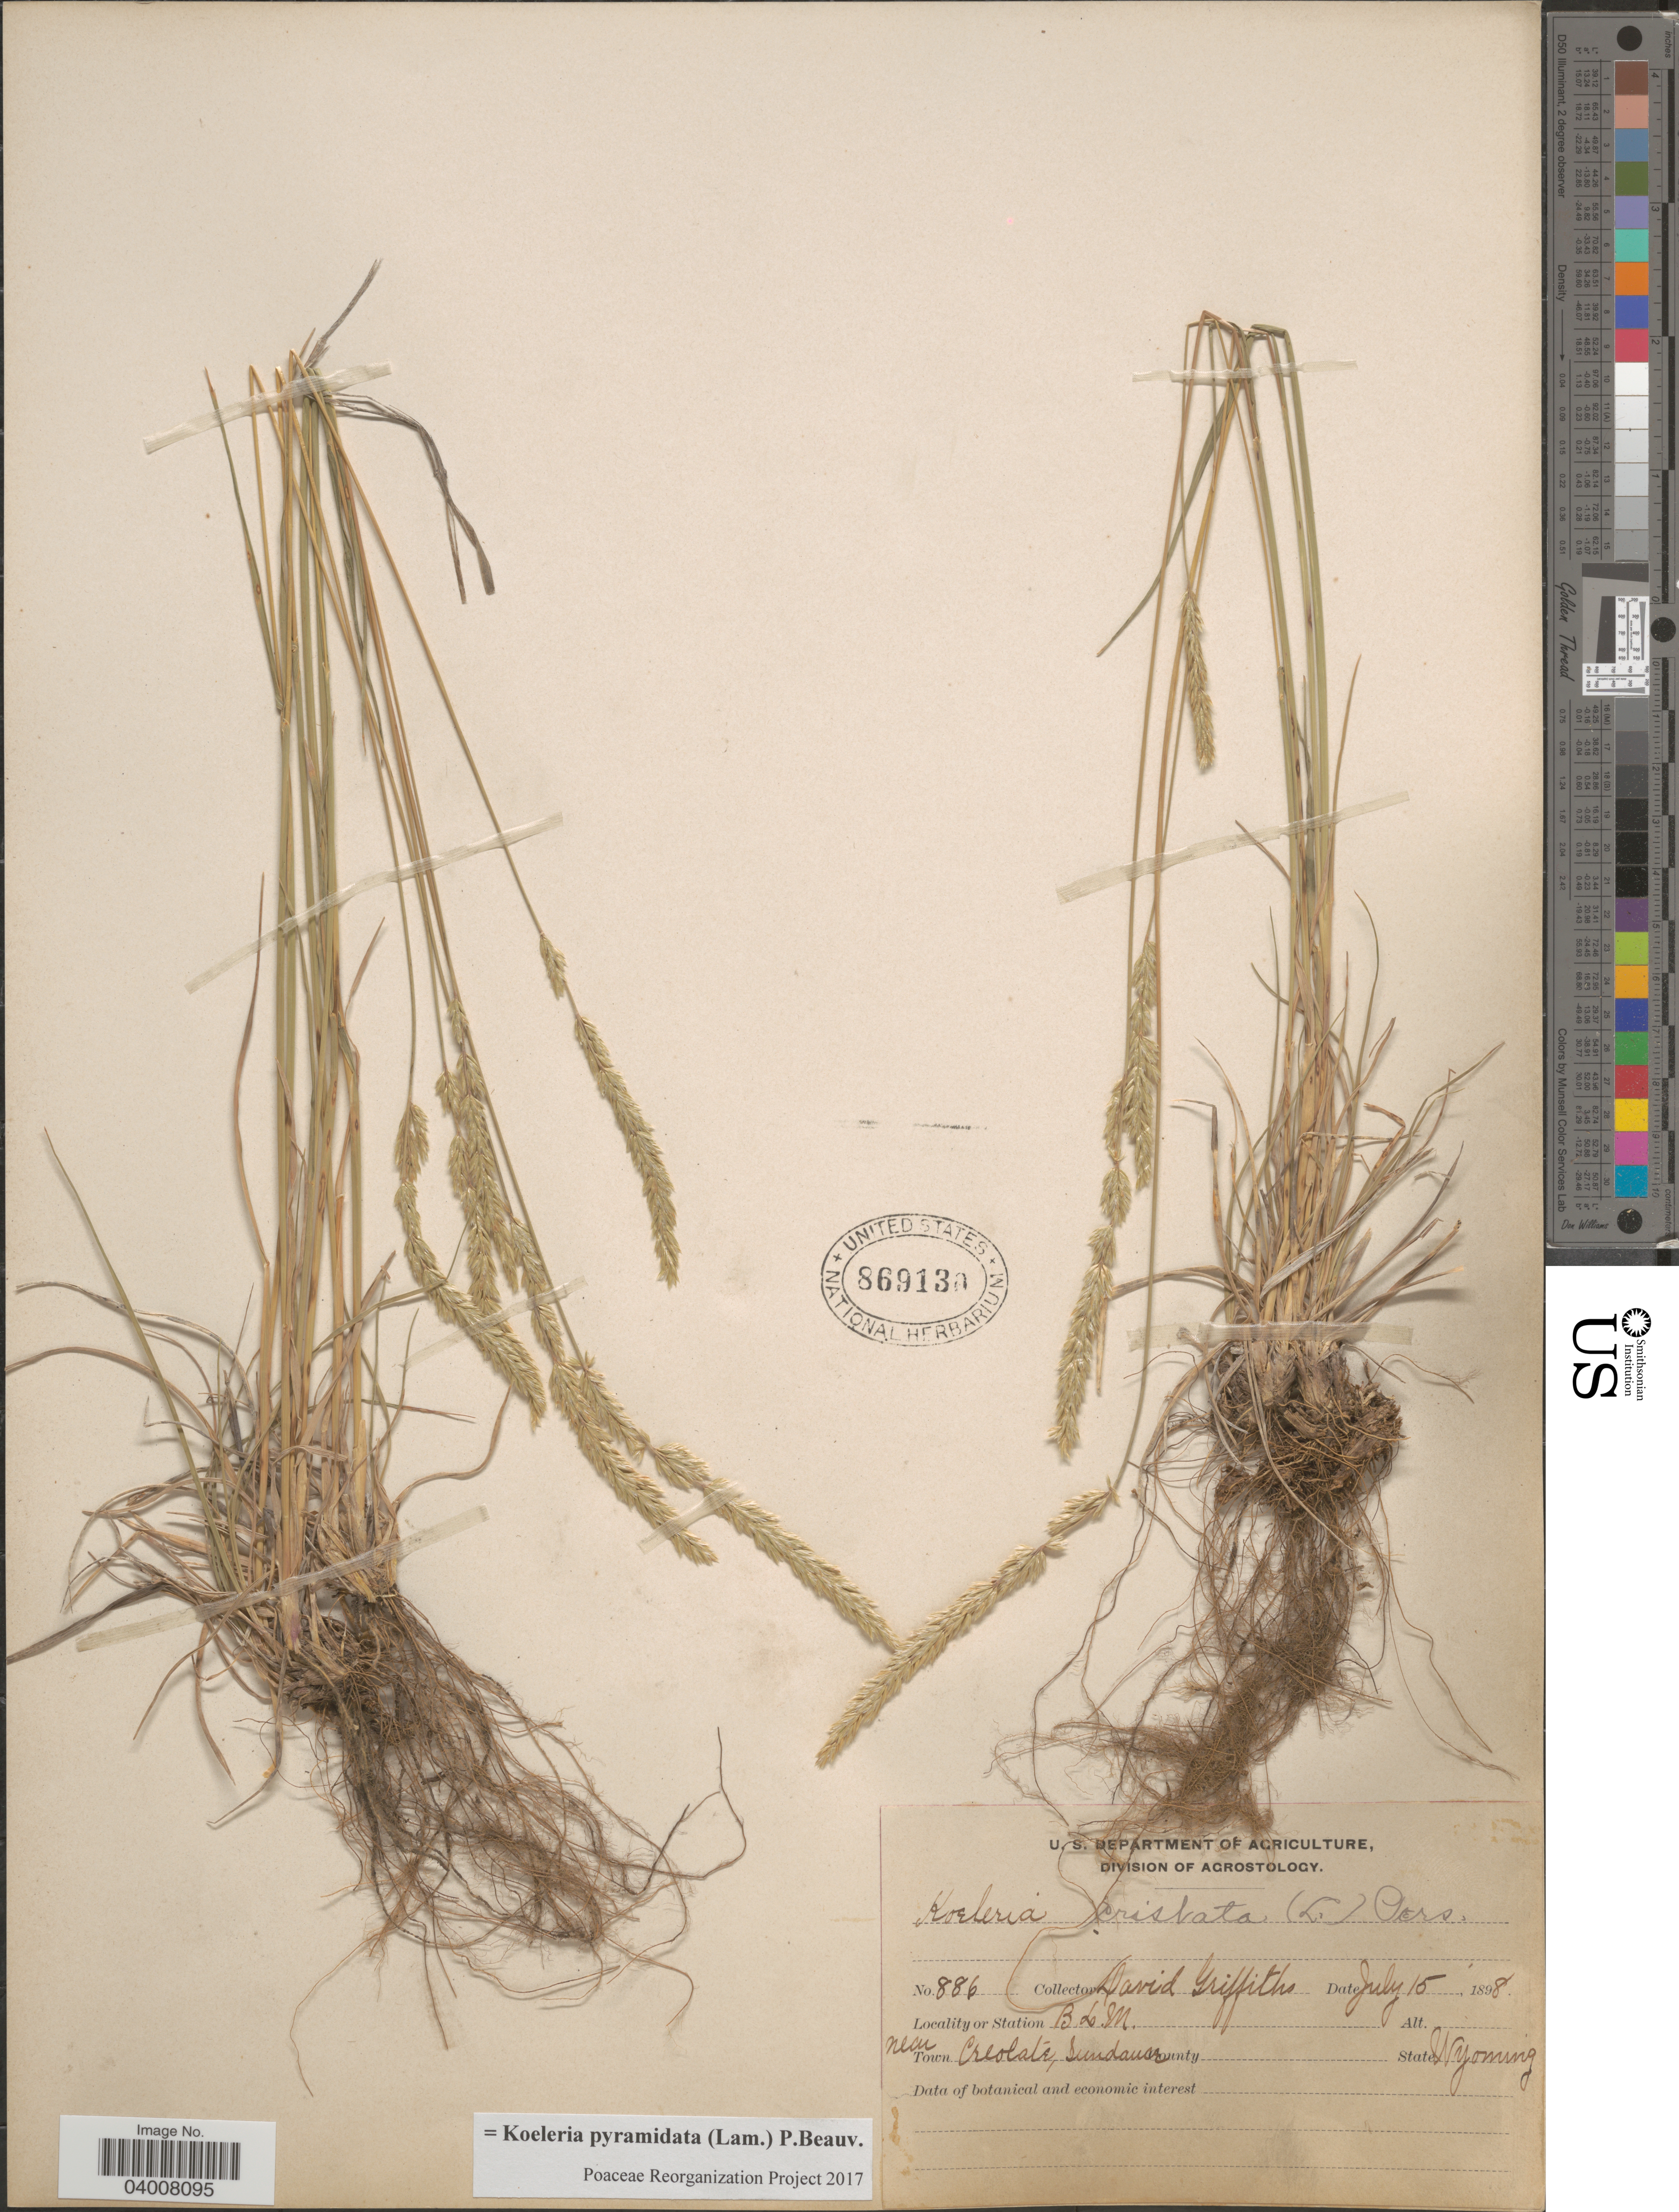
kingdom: Plantae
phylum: Tracheophyta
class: Liliopsida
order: Poales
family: Poaceae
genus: Koeleria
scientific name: Koeleria pyramidata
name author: (Lam.) P. Beauv.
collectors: D. Griffiths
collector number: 886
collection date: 1898-07-15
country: United States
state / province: Wyoming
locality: B. L. M. near Crook, Sundance.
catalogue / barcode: US 869130